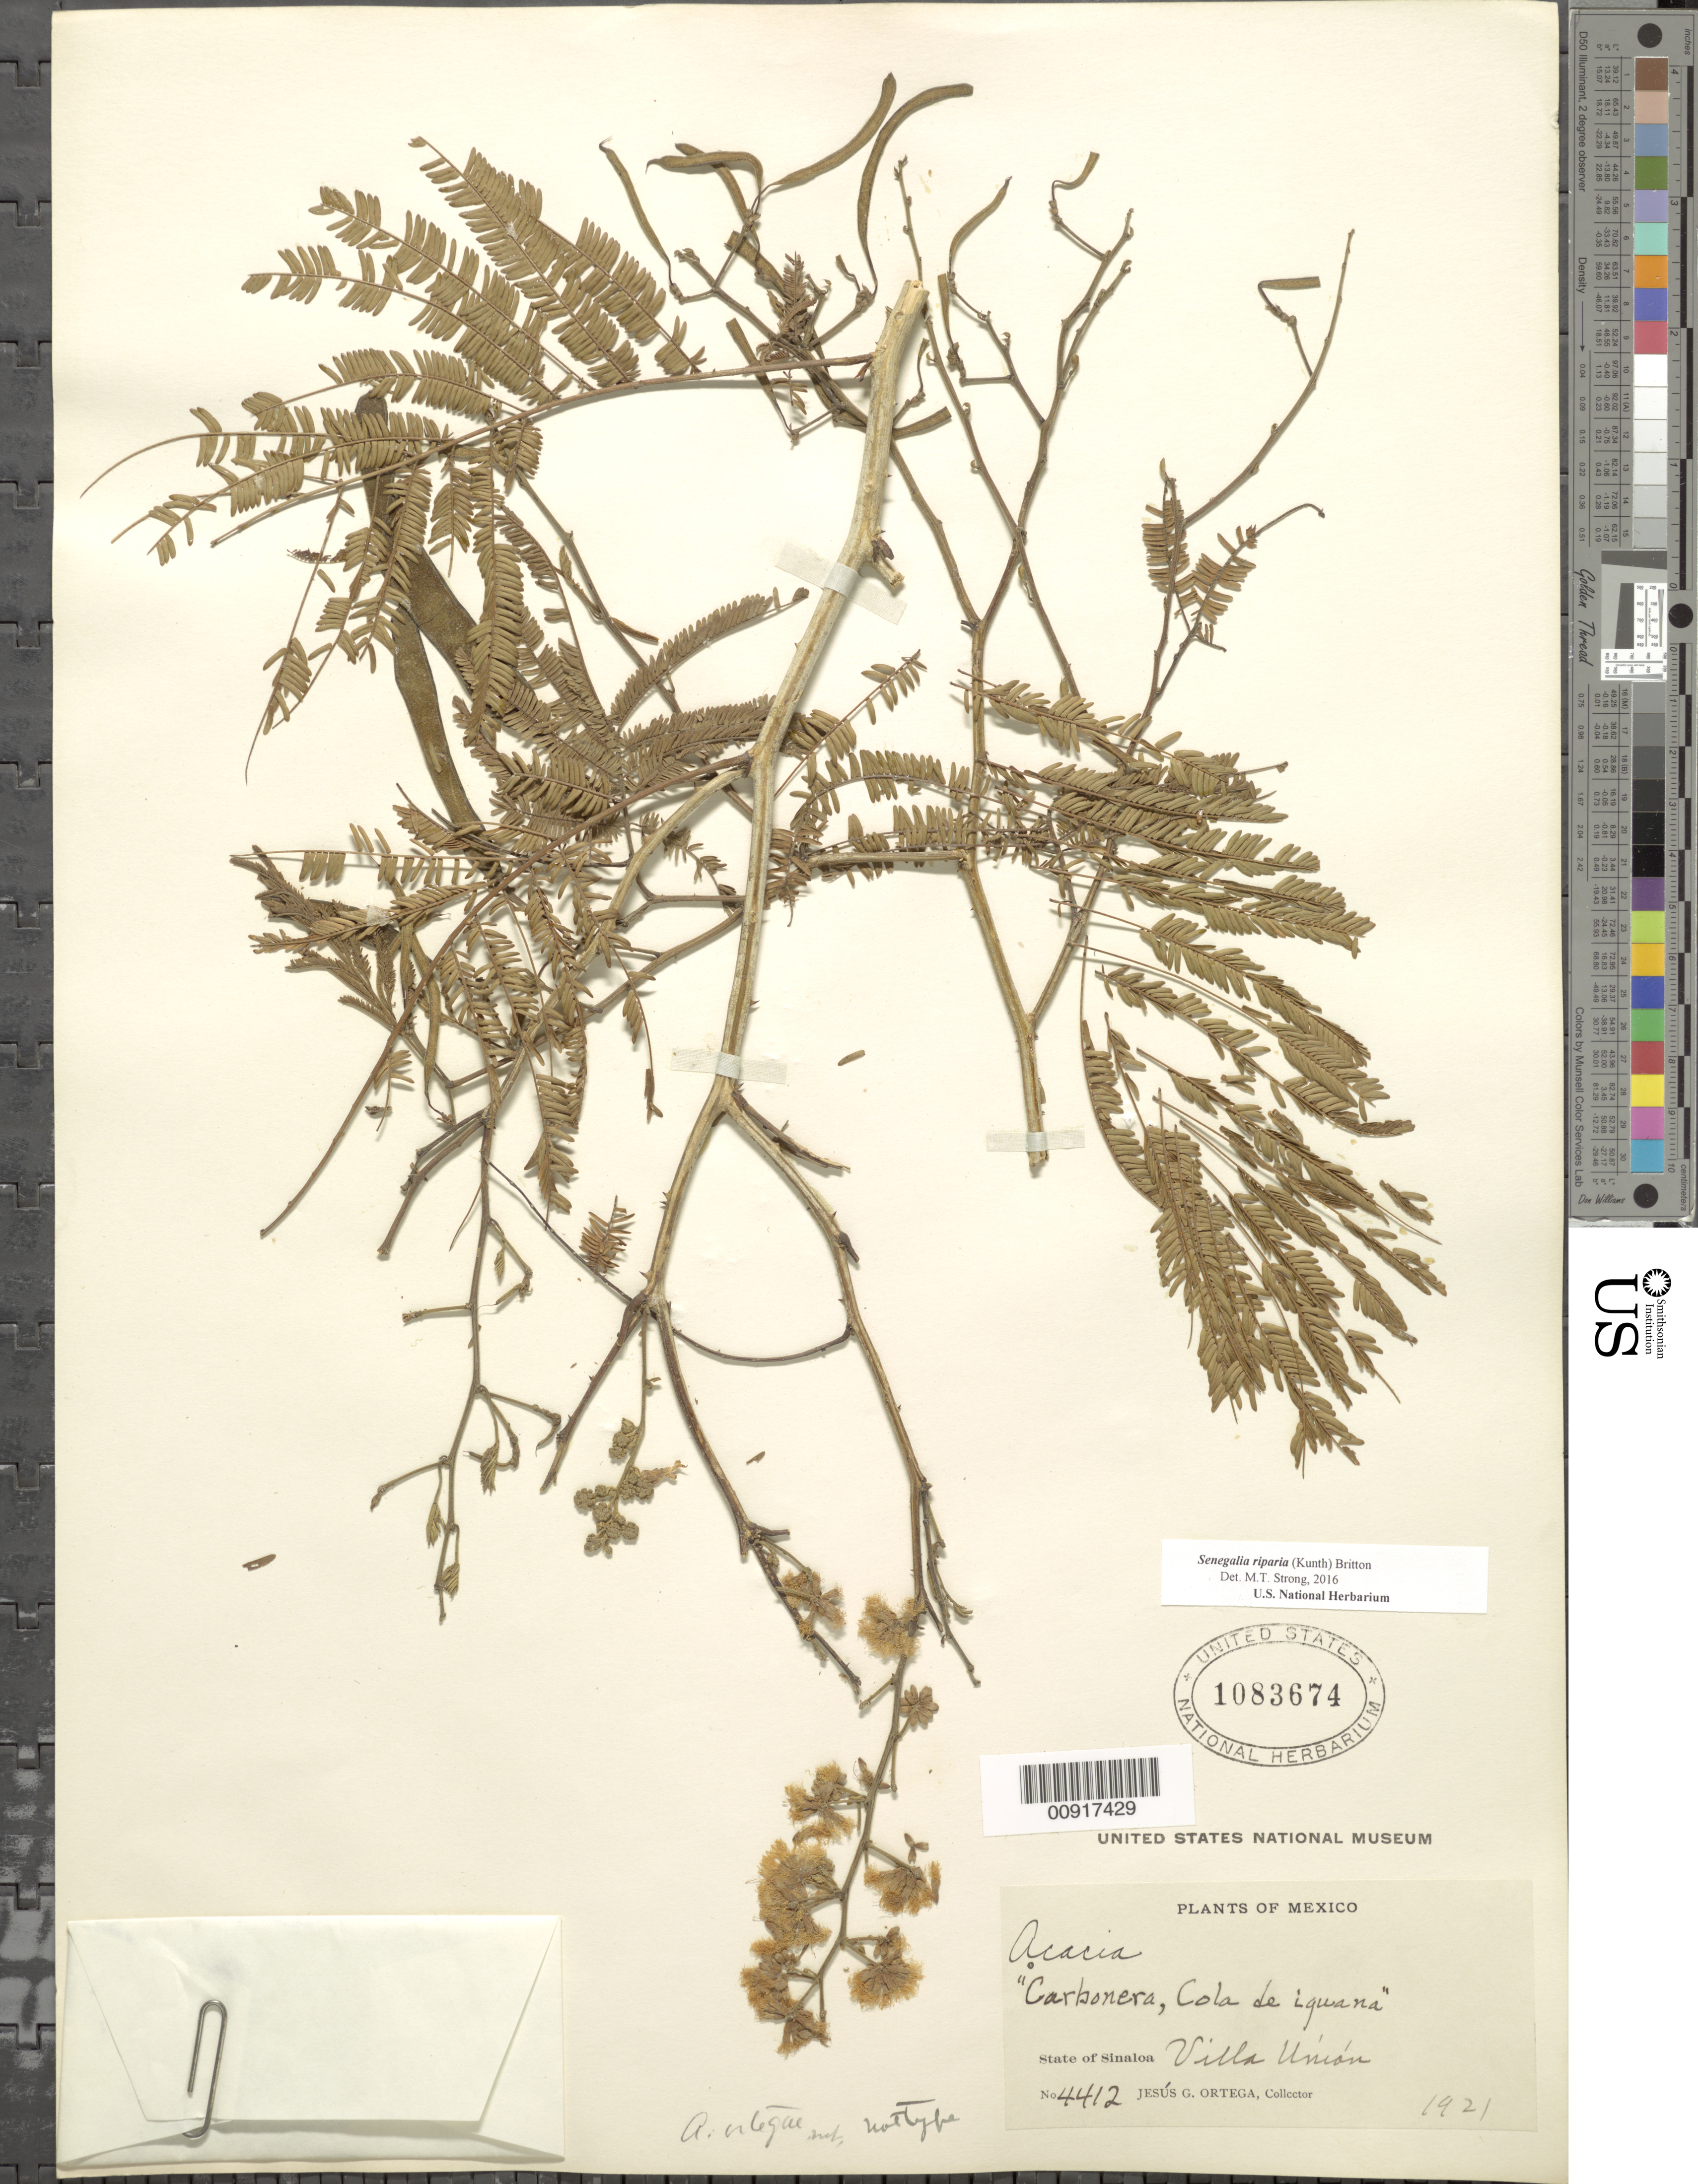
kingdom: Plantae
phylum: Tracheophyta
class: Magnoliopsida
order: Fabales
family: Fabaceae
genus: Senegalia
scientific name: Senegalia riparia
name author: (Kunth) Britton & Rose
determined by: Strong, M. T., (US), Smithsonian Institution - National Museum of Natural History (UNITED STATES)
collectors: J. Ortega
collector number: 4412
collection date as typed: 1921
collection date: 1921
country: Mexico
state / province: Sinaloa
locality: State of Sinaloa: Villa Unión.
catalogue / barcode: US 1083674